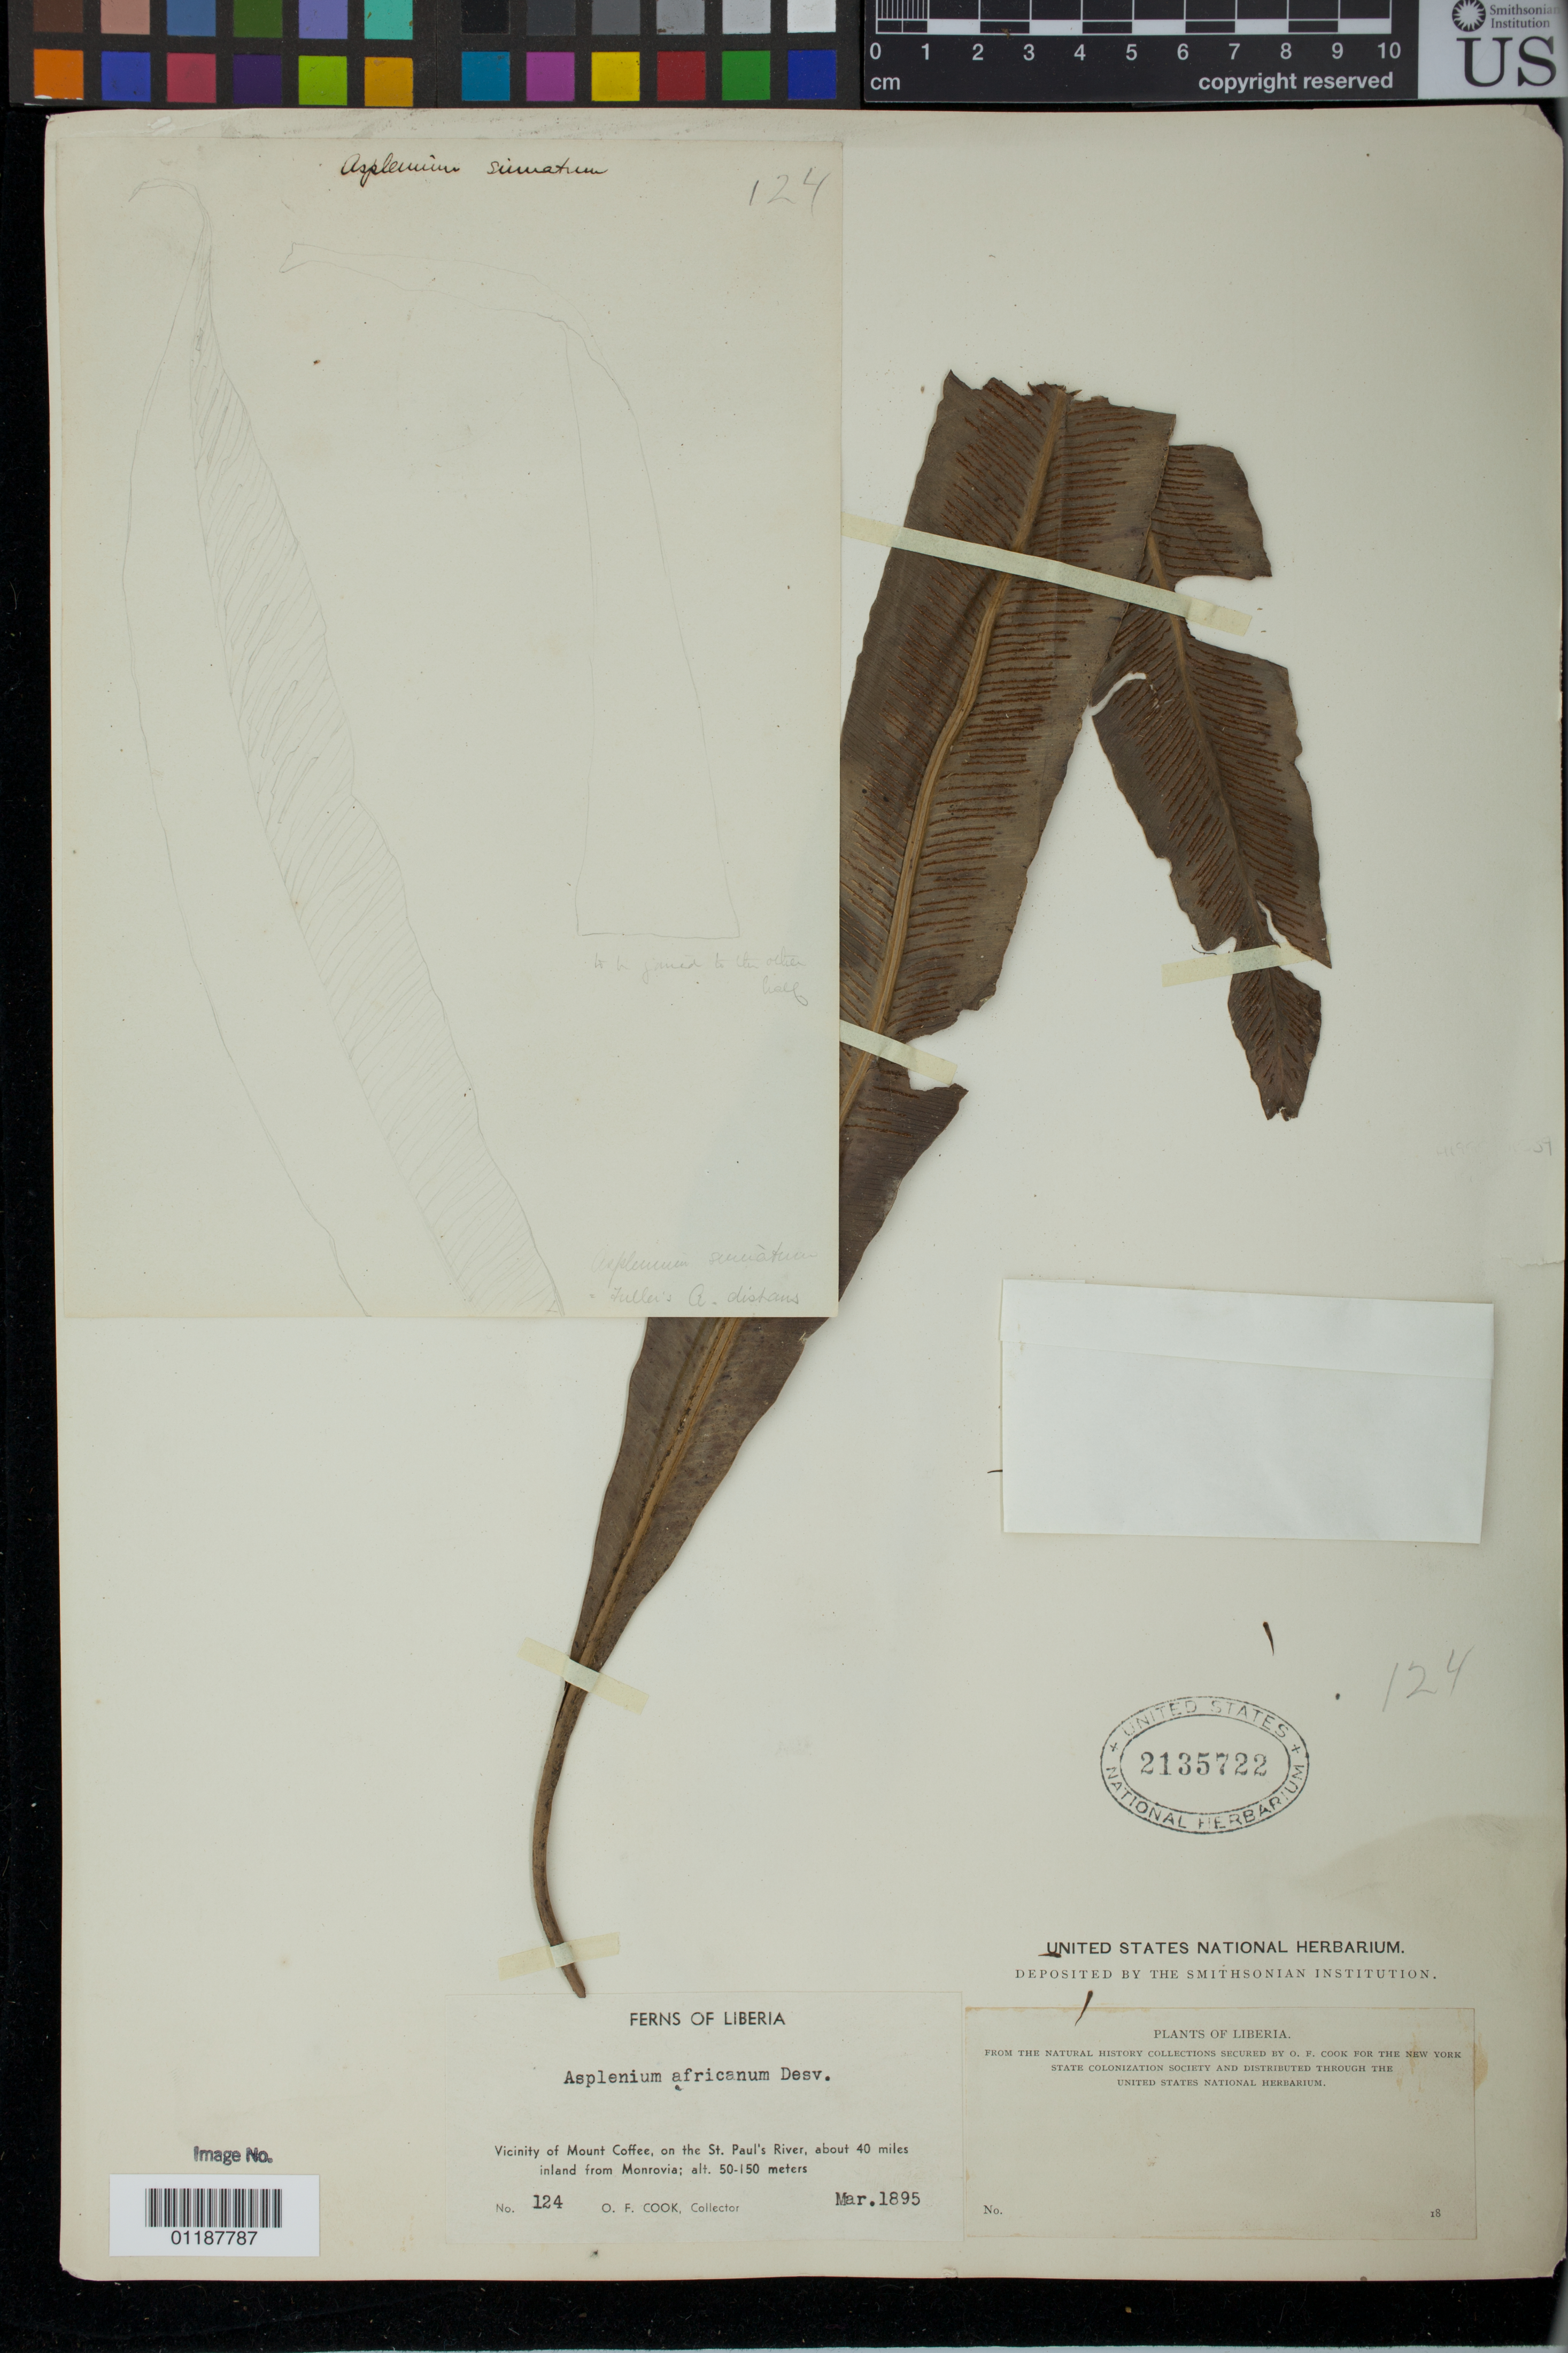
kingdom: Plantae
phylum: Tracheophyta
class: Polypodiopsida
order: Polypodiales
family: Aspleniaceae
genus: Asplenium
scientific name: Asplenium africanum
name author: Desv.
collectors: O. F. Cook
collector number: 124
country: Liberia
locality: Vicinity of Mount Coffee, on the St. Paul's River, about 40 mi. inland from Monrovia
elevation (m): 50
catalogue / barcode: US 2135722